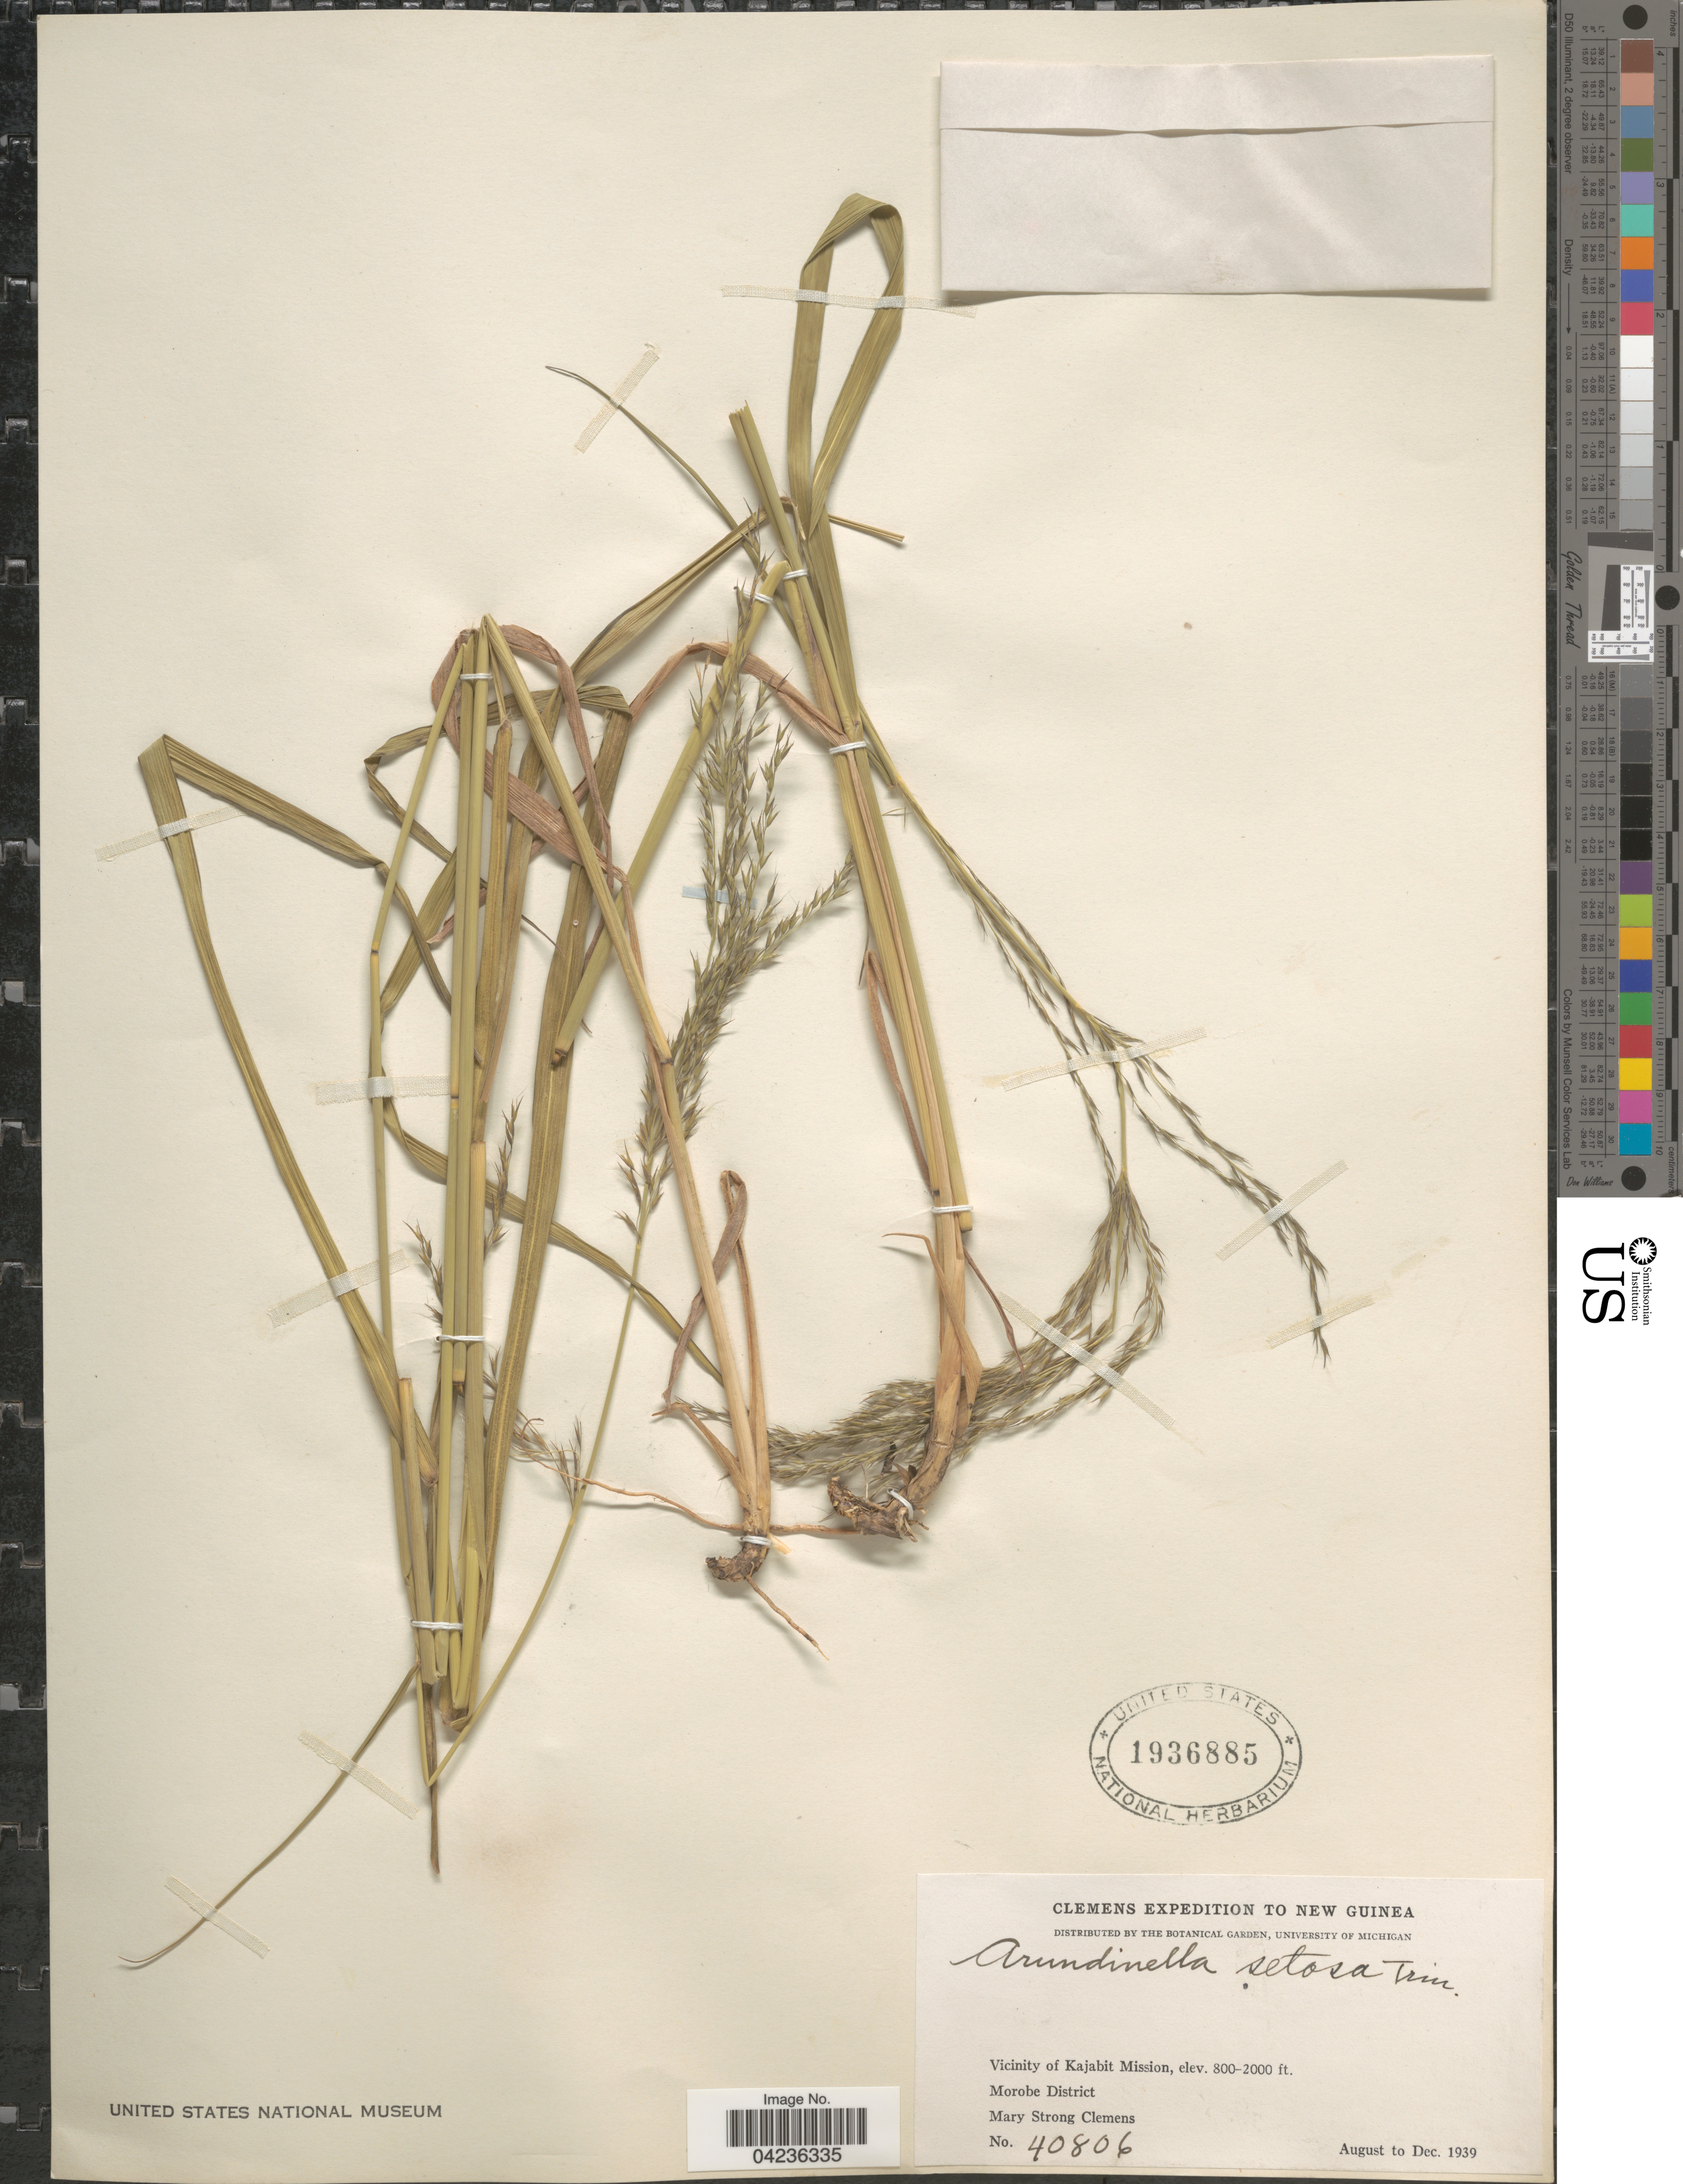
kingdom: Plantae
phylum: Tracheophyta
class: Liliopsida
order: Poales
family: Poaceae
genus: Arundinella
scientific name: Arundinella setosa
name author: Trin.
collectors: M. S. Clemens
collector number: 40806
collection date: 1939-08/1939-12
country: Papua New Guinea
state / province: Morobe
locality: Clemens Expedition to New Guinea. Vicinity of Kajabit Mission, Morobe District.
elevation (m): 244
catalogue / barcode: US 1936885